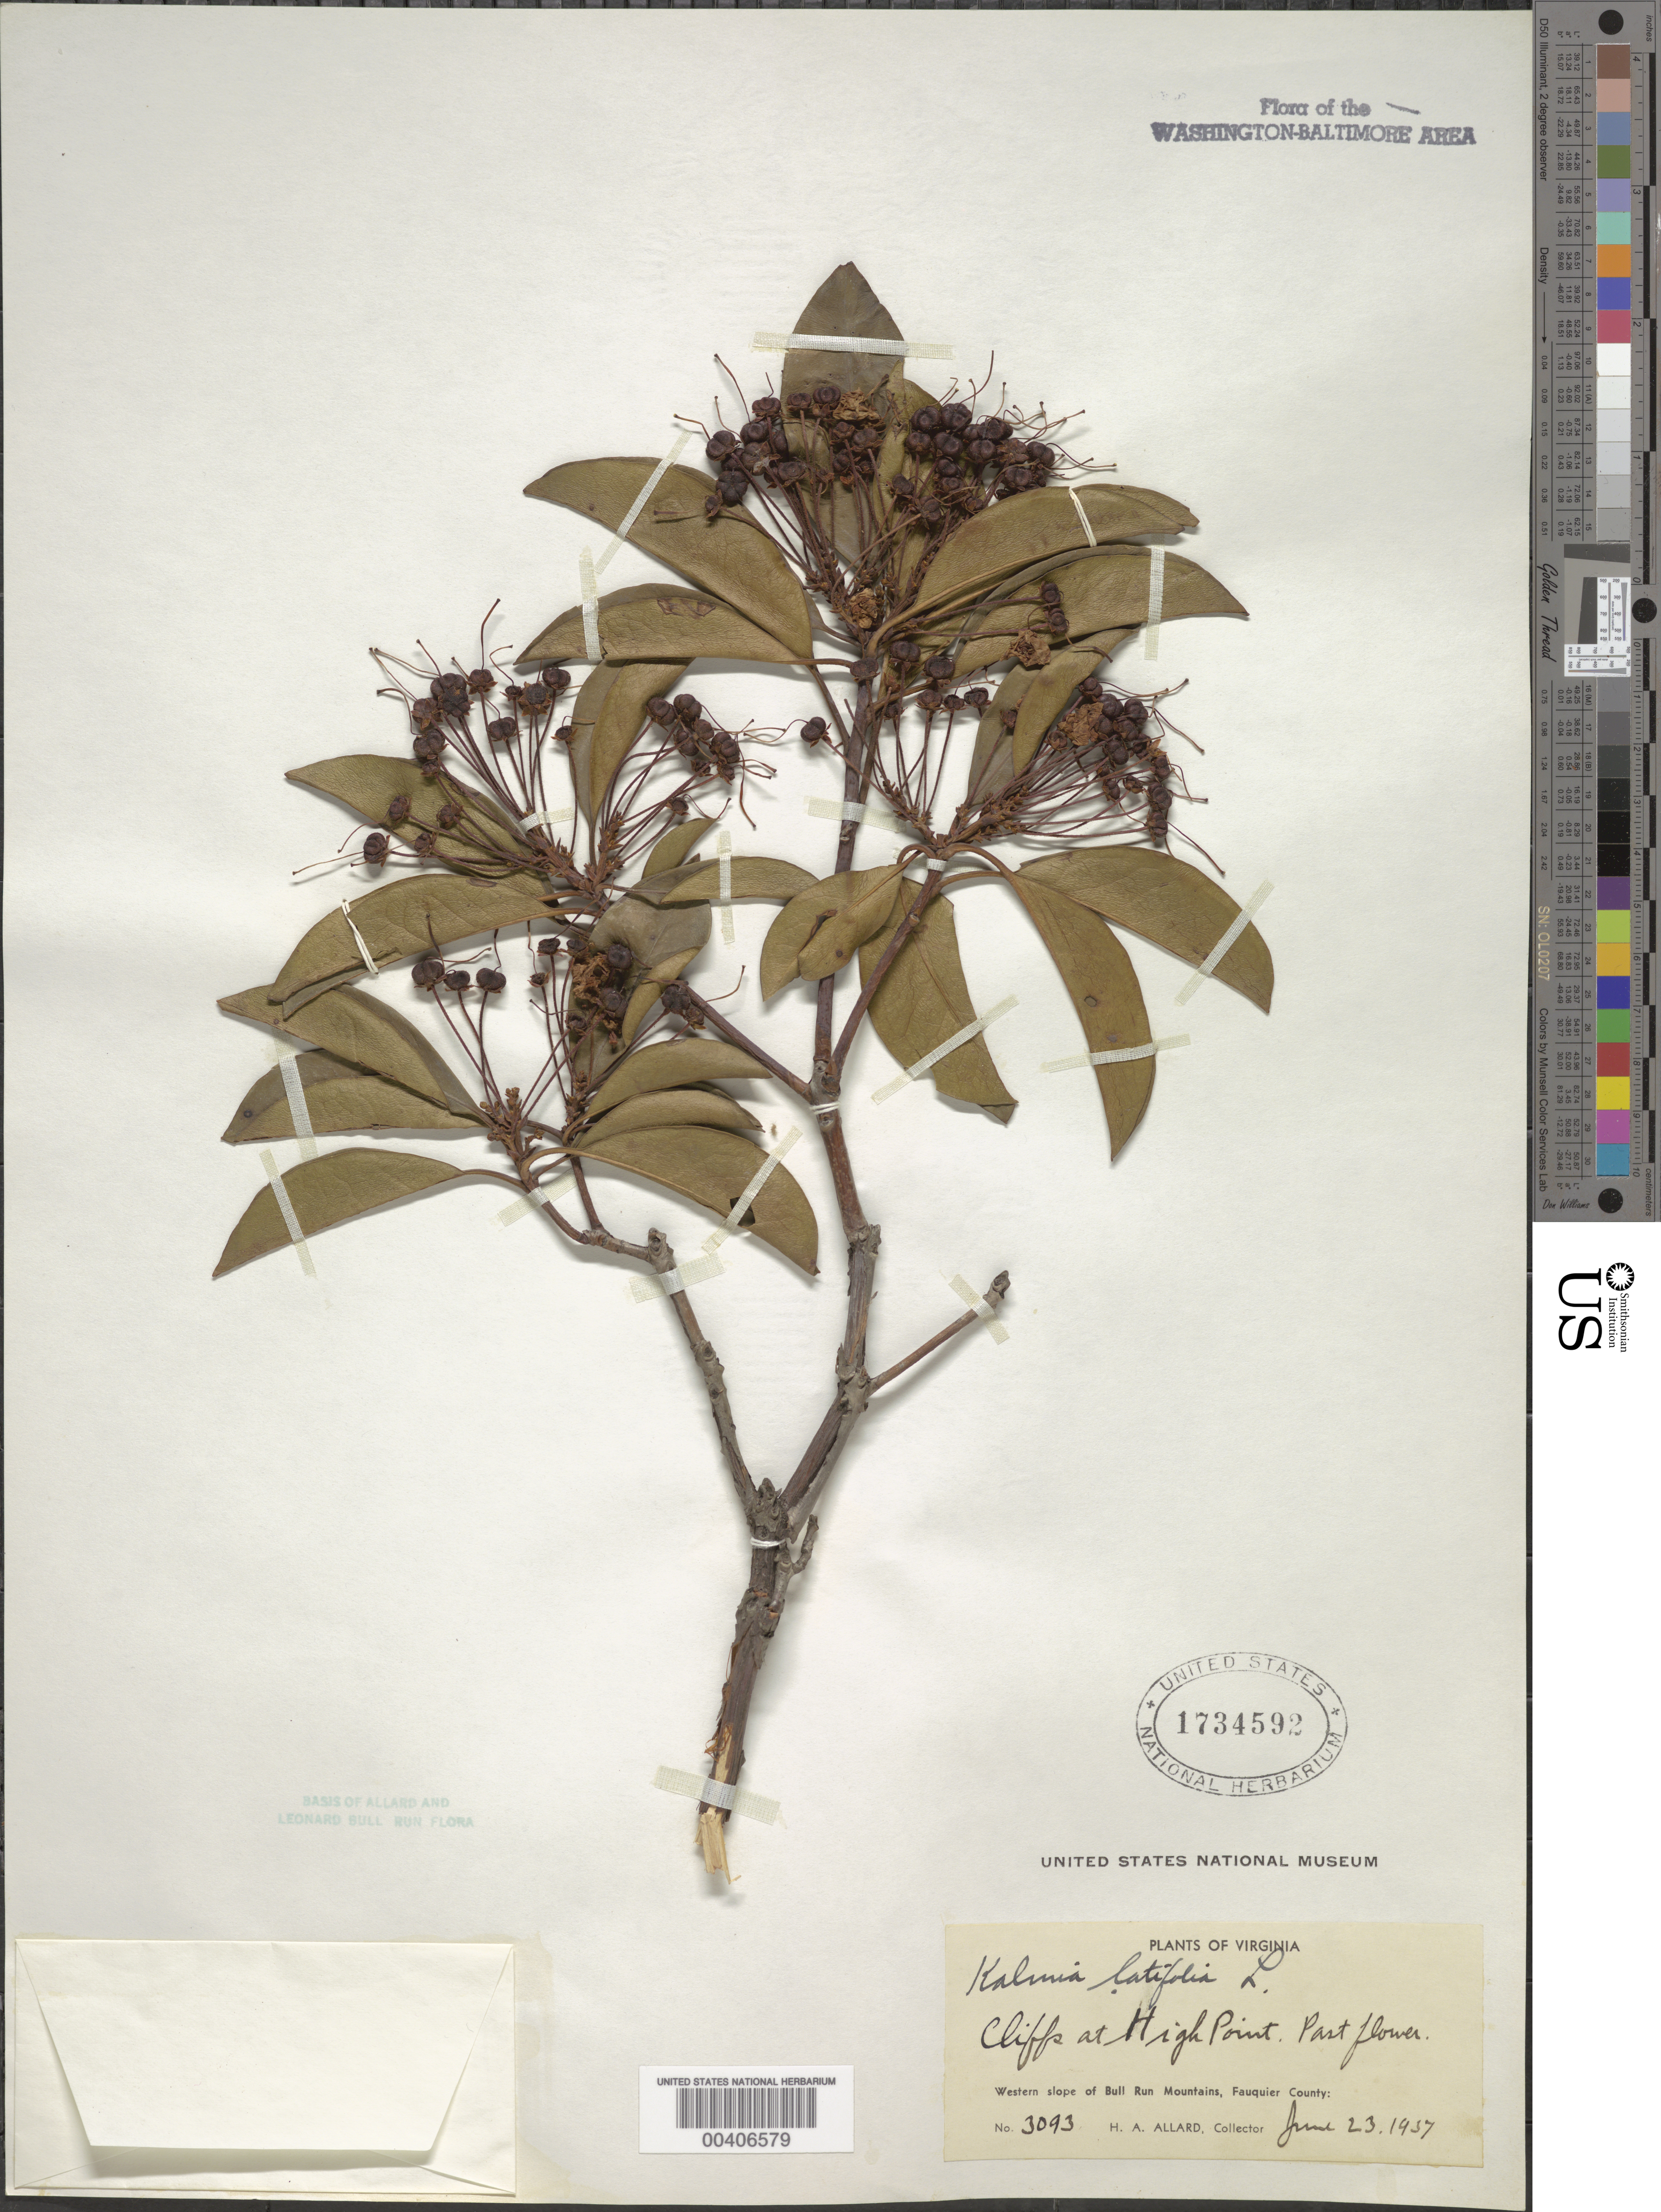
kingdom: Plantae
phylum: Tracheophyta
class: Magnoliopsida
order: Ericales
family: Ericaceae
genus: Kalmia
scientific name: Kalmia latifolia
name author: L.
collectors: H. A. Allard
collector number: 3093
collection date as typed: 23 Jun 1937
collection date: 1937-06-23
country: United States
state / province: Virginia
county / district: Fauquier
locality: High Point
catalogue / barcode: US 1734592